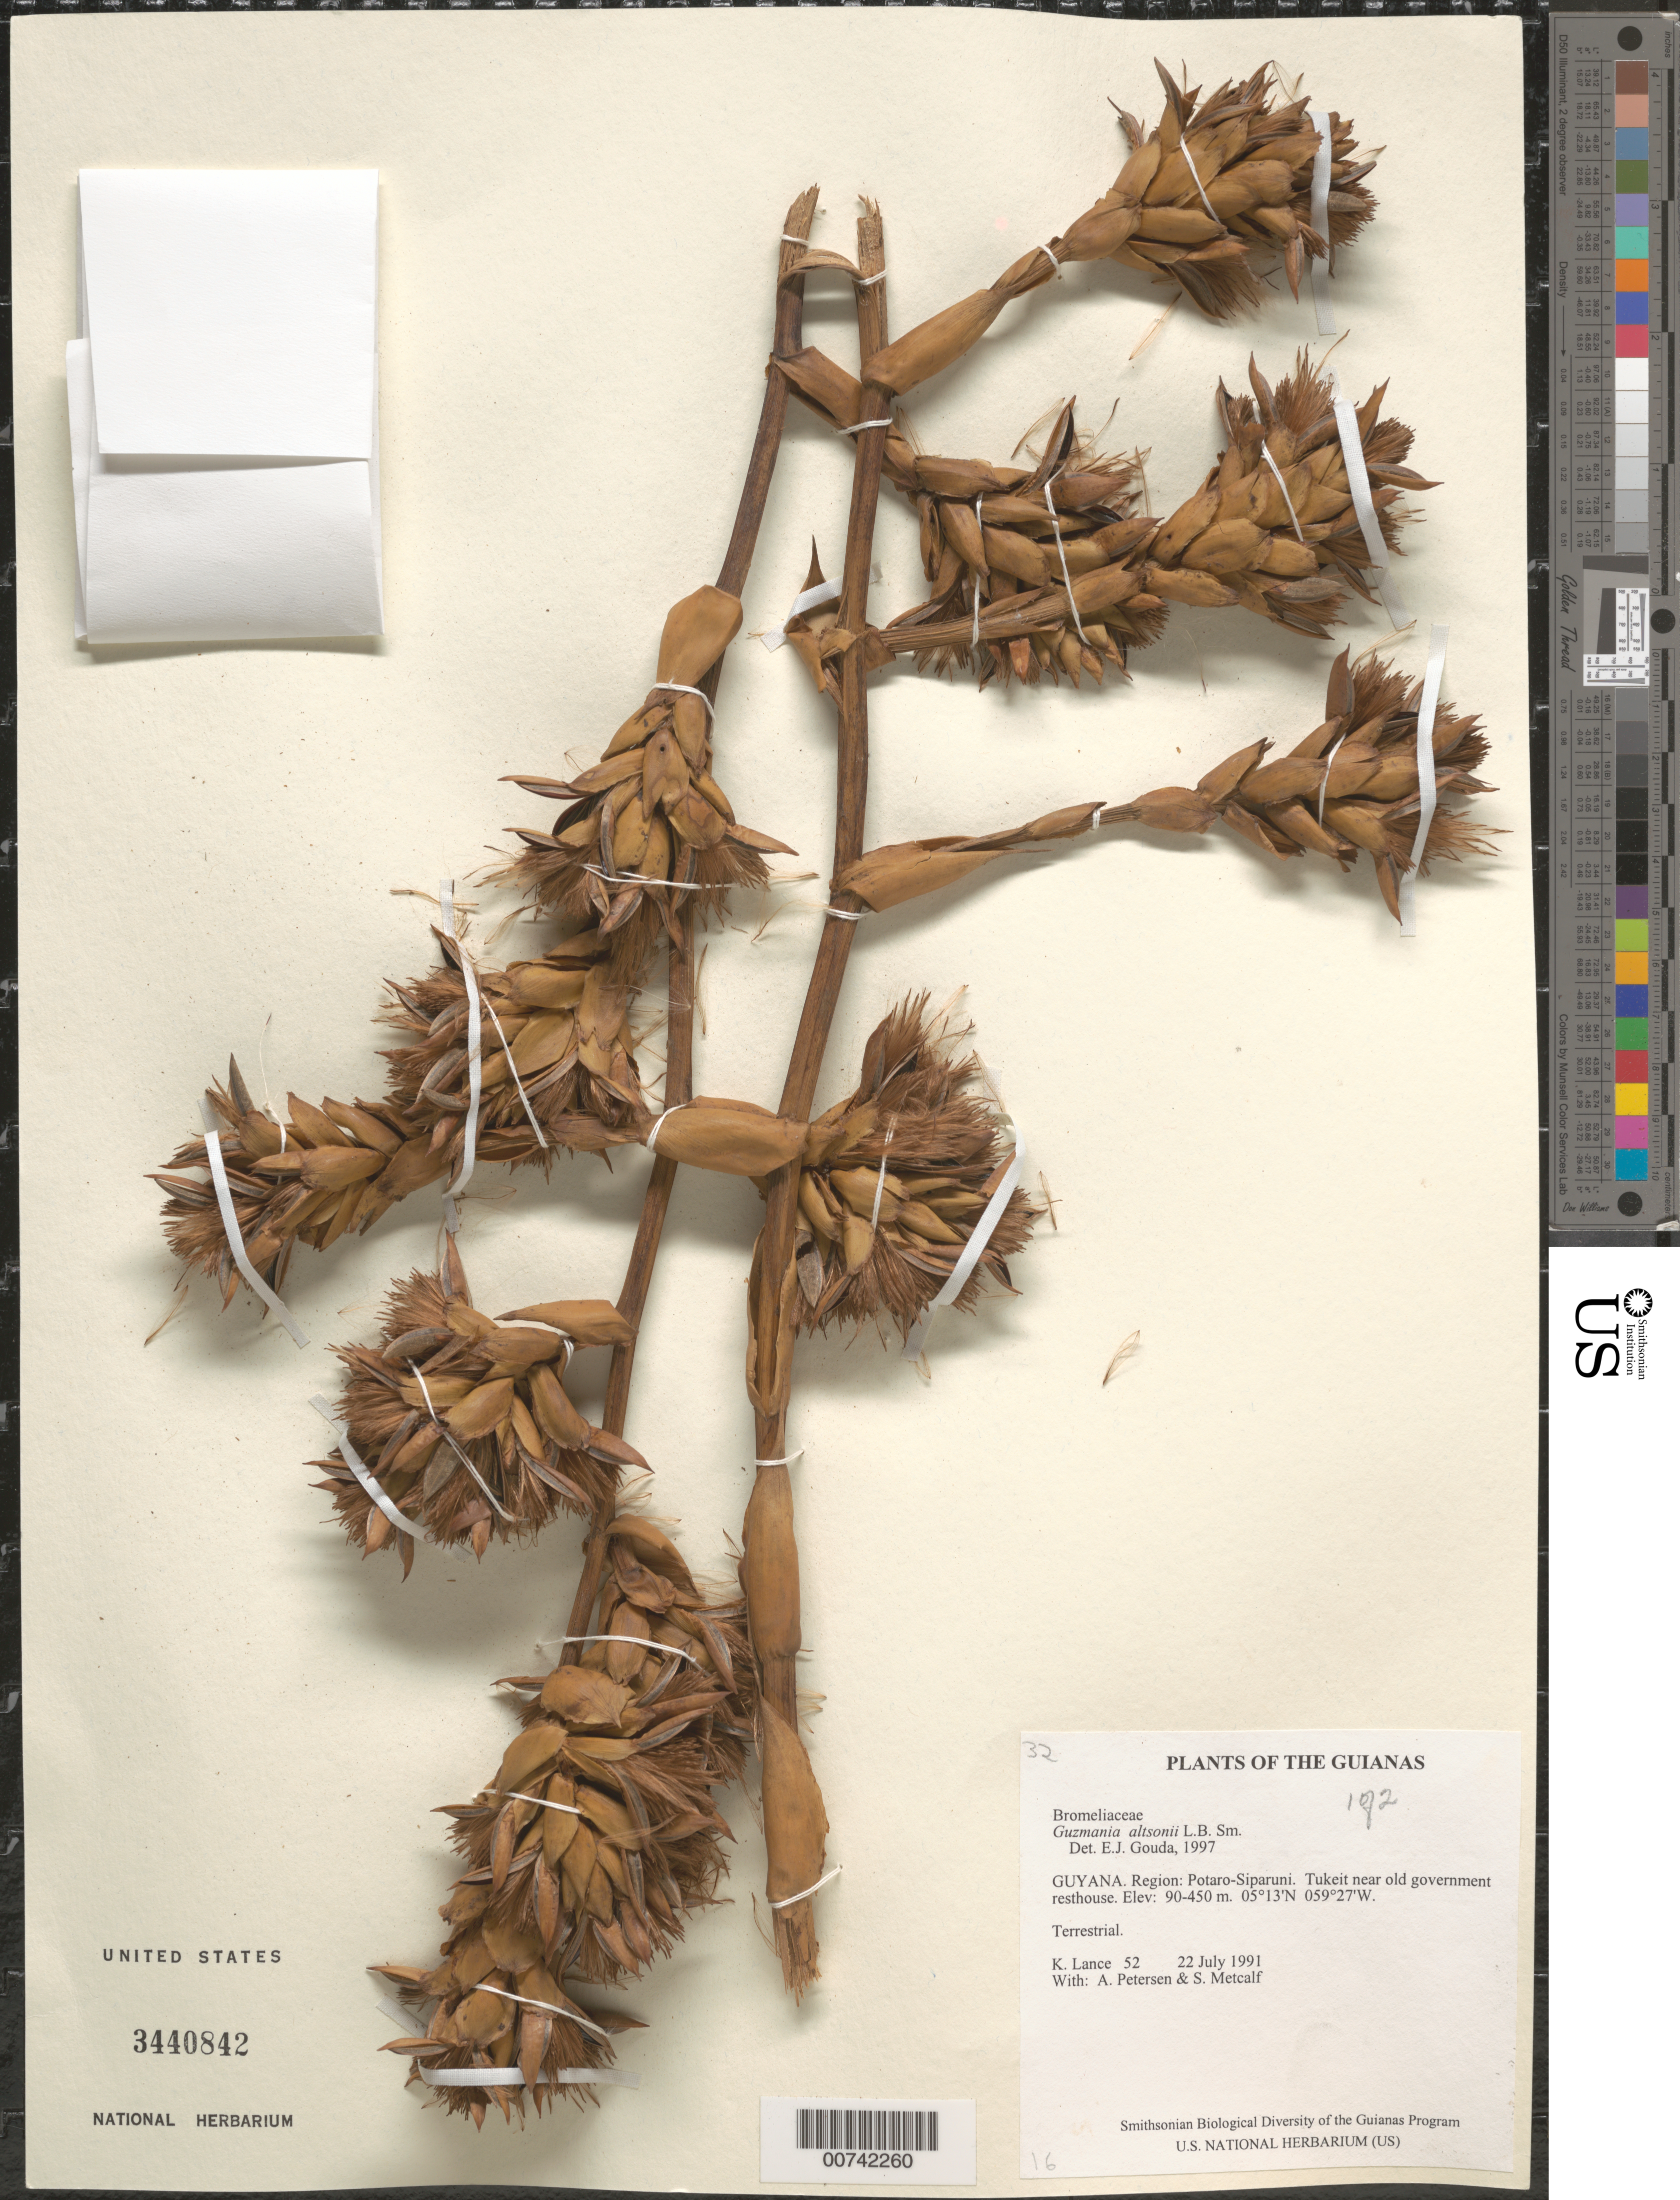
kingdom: Plantae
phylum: Tracheophyta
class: Liliopsida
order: Poales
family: Bromeliaceae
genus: Guzmania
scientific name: Guzmania altsonii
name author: L.B. Sm.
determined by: Gouda, E. J.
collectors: K. Lance, A. Petersen & S. Metcalf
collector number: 52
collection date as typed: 22 July 1991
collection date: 1991-07-22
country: Guyana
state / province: Potaro-Siparuni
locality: Tukeit near old government resthouse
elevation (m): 90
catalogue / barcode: US 3440842